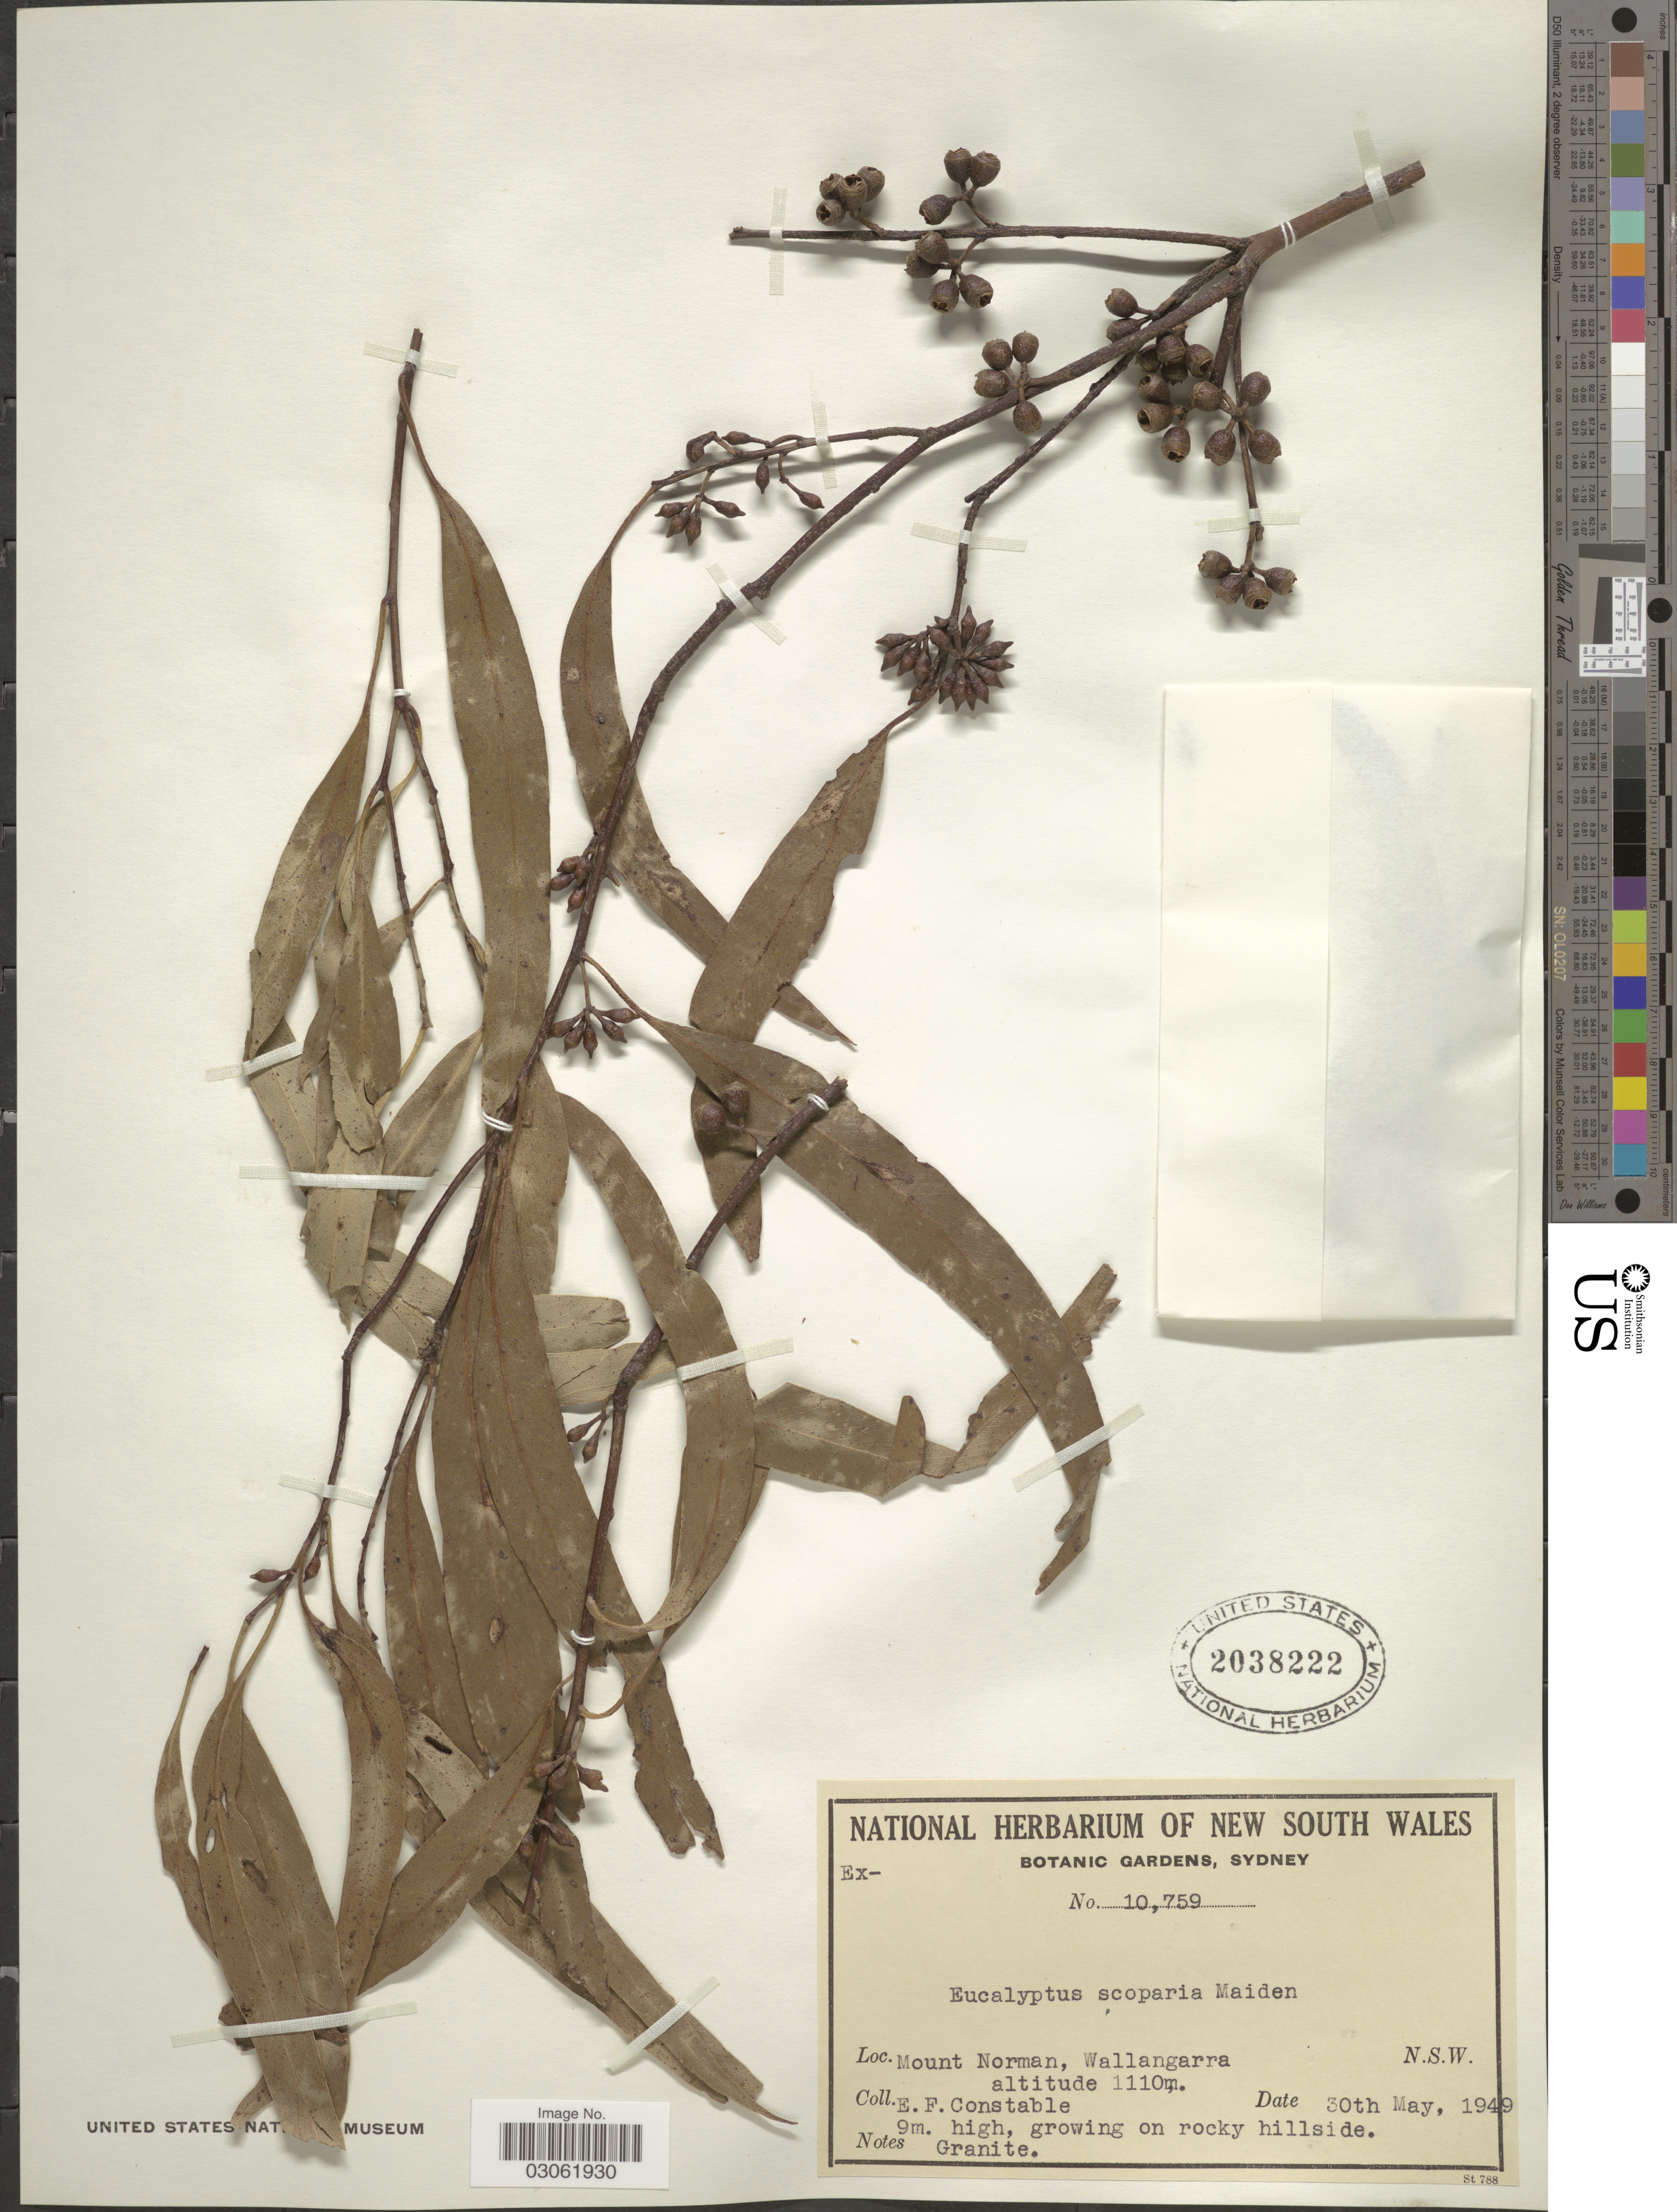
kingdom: Plantae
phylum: Tracheophyta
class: Magnoliopsida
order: Myrtales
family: Myrtaceae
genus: Eucalyptus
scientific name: Eucalyptus scoparia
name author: Maiden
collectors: E. F. Constable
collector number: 10759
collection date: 1949-05-30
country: Australia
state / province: New South Wales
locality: Mount Norman, Wallangarra.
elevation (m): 1110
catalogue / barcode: US 2038222